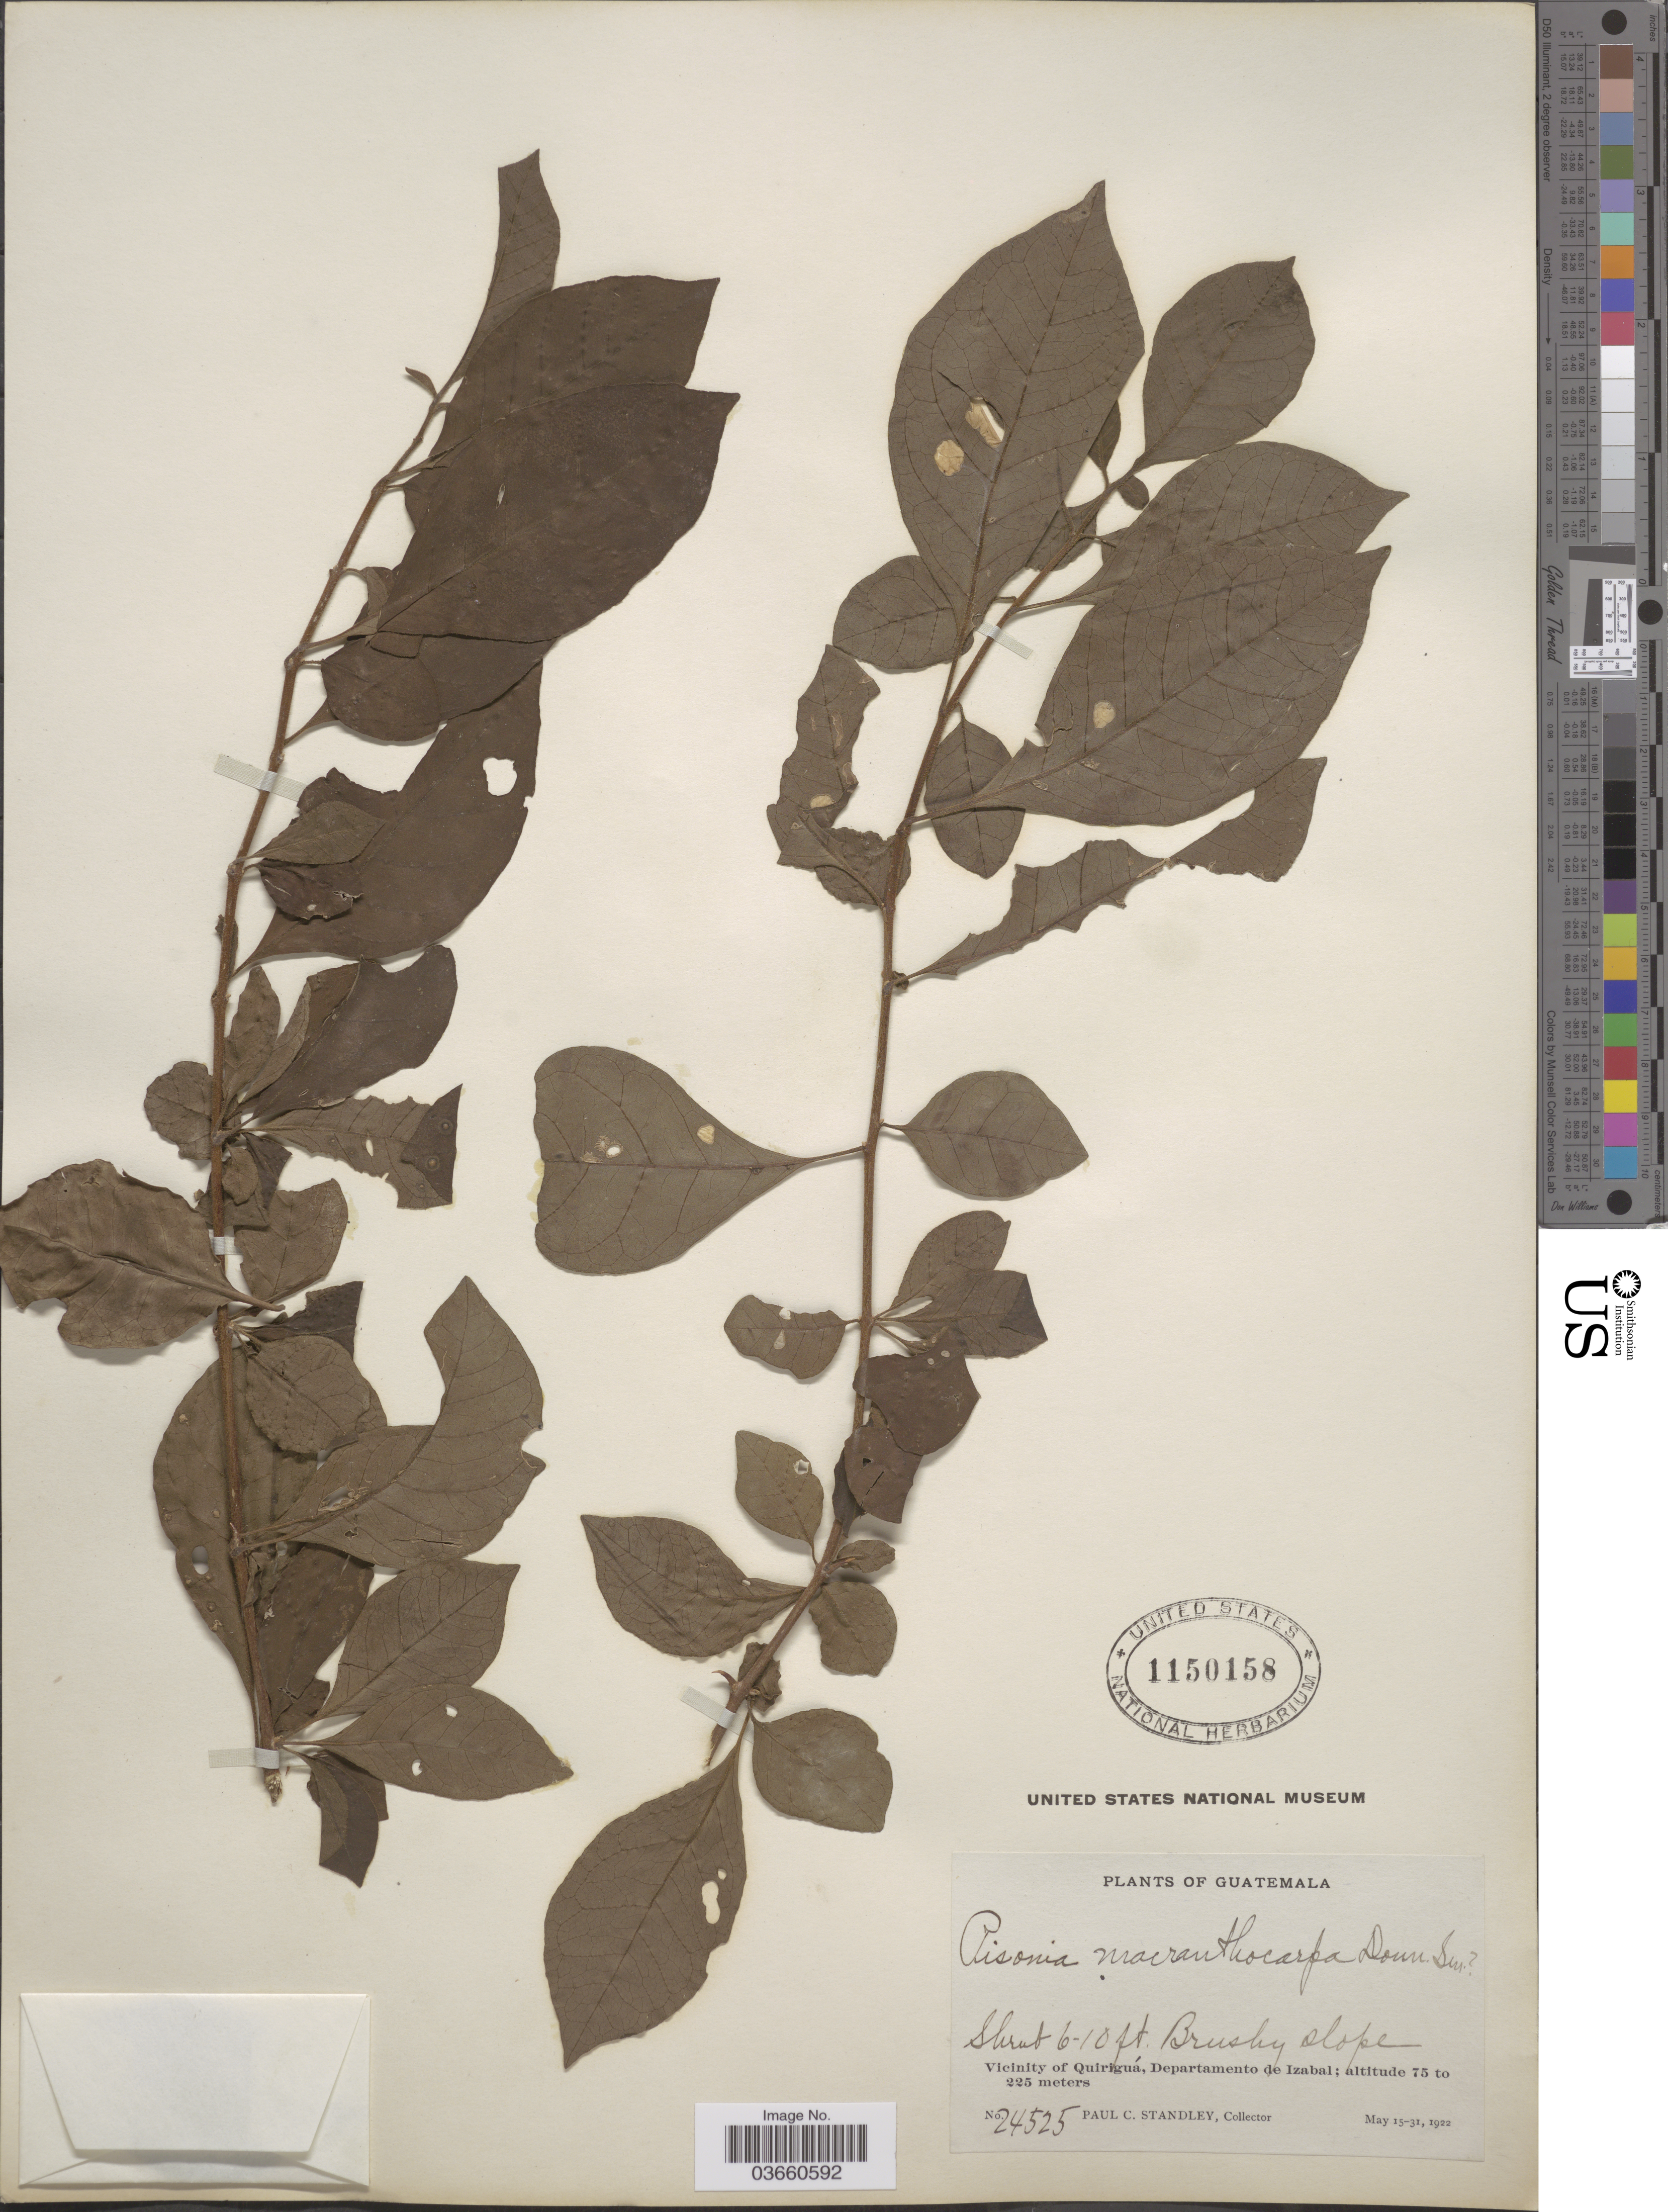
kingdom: Plantae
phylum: Tracheophyta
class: Magnoliopsida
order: Caryophyllales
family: Nyctaginaceae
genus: Pisonia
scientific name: Pisonia macranthocarpa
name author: (Donn. Sm.) Donn. Sm.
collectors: P. C. Standley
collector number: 24525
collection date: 1922-05-15/1922-05-31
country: Guatemala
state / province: Izabal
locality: Vicinity of Quiriguá, Departamento de Izabal.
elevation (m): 75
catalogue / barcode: US 1150158